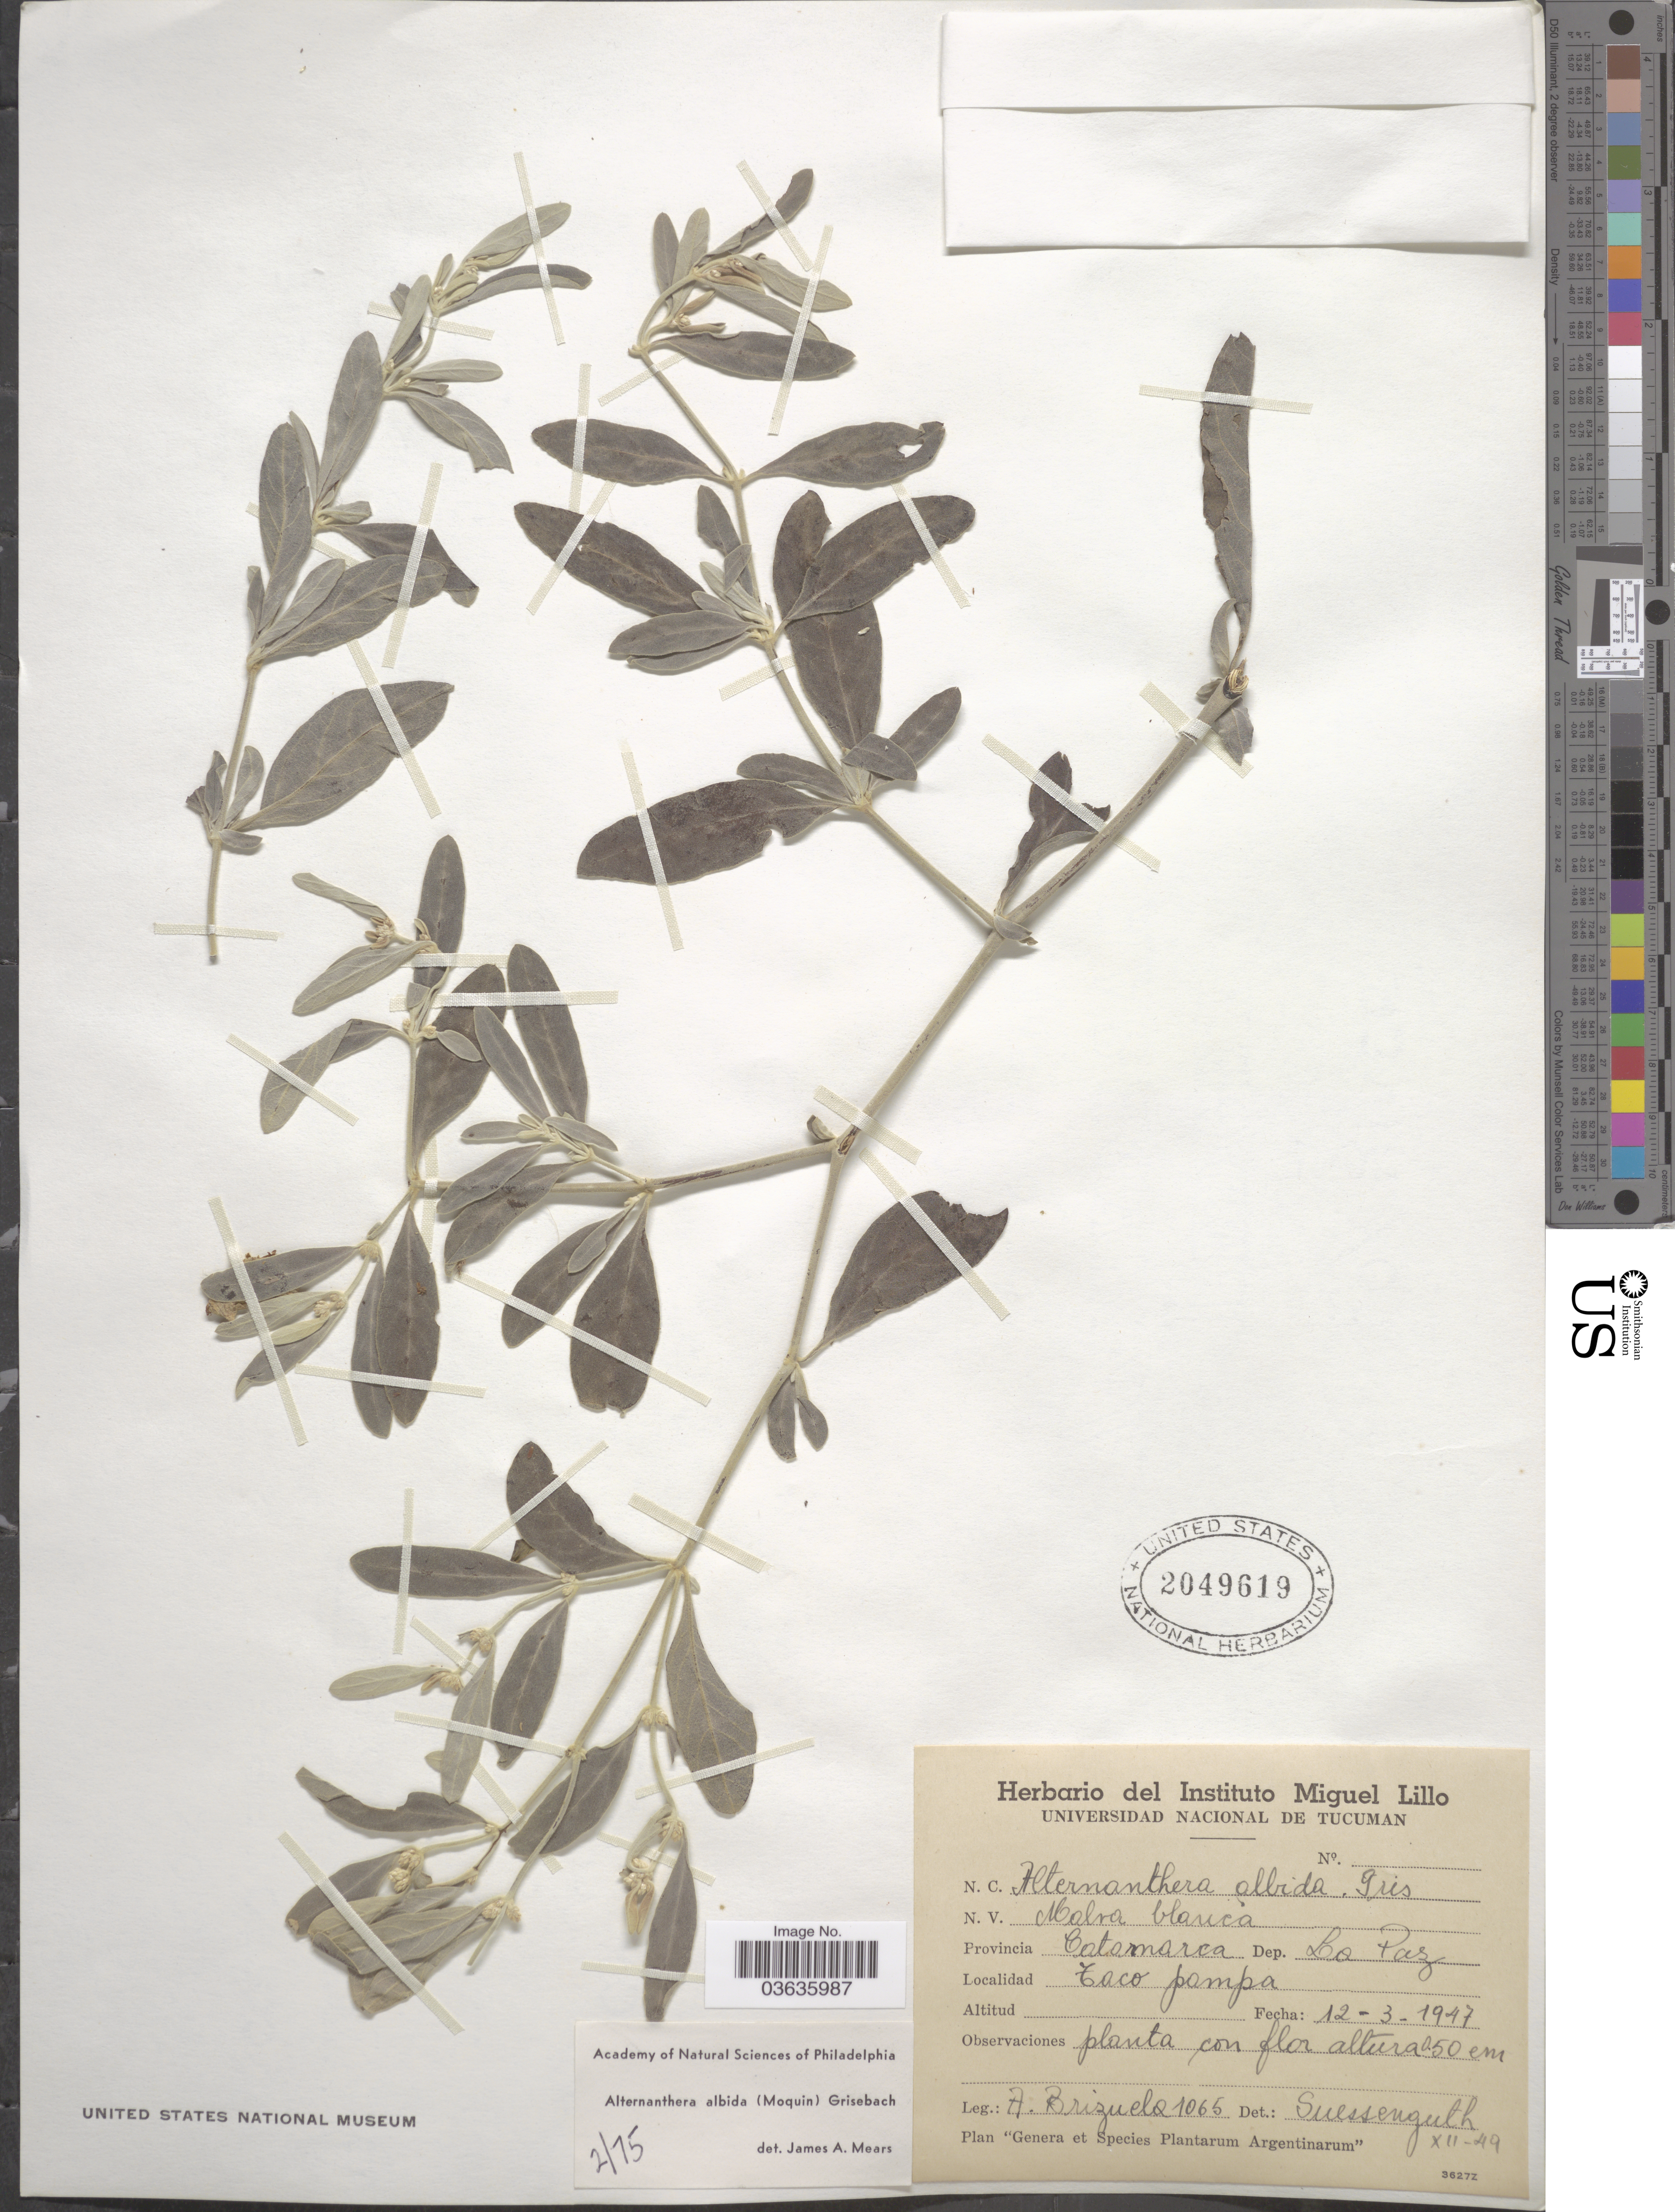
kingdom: Plantae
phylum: Tracheophyta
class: Magnoliopsida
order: Caryophyllales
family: Amaranthaceae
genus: Alternanthera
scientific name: Alternanthera albida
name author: (Moq.) Griseb.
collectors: A. Brizuela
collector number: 1065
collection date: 1947-03-12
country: Argentina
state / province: Catamarca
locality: Dep. La Paz. Taco pampa.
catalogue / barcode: US 2049619